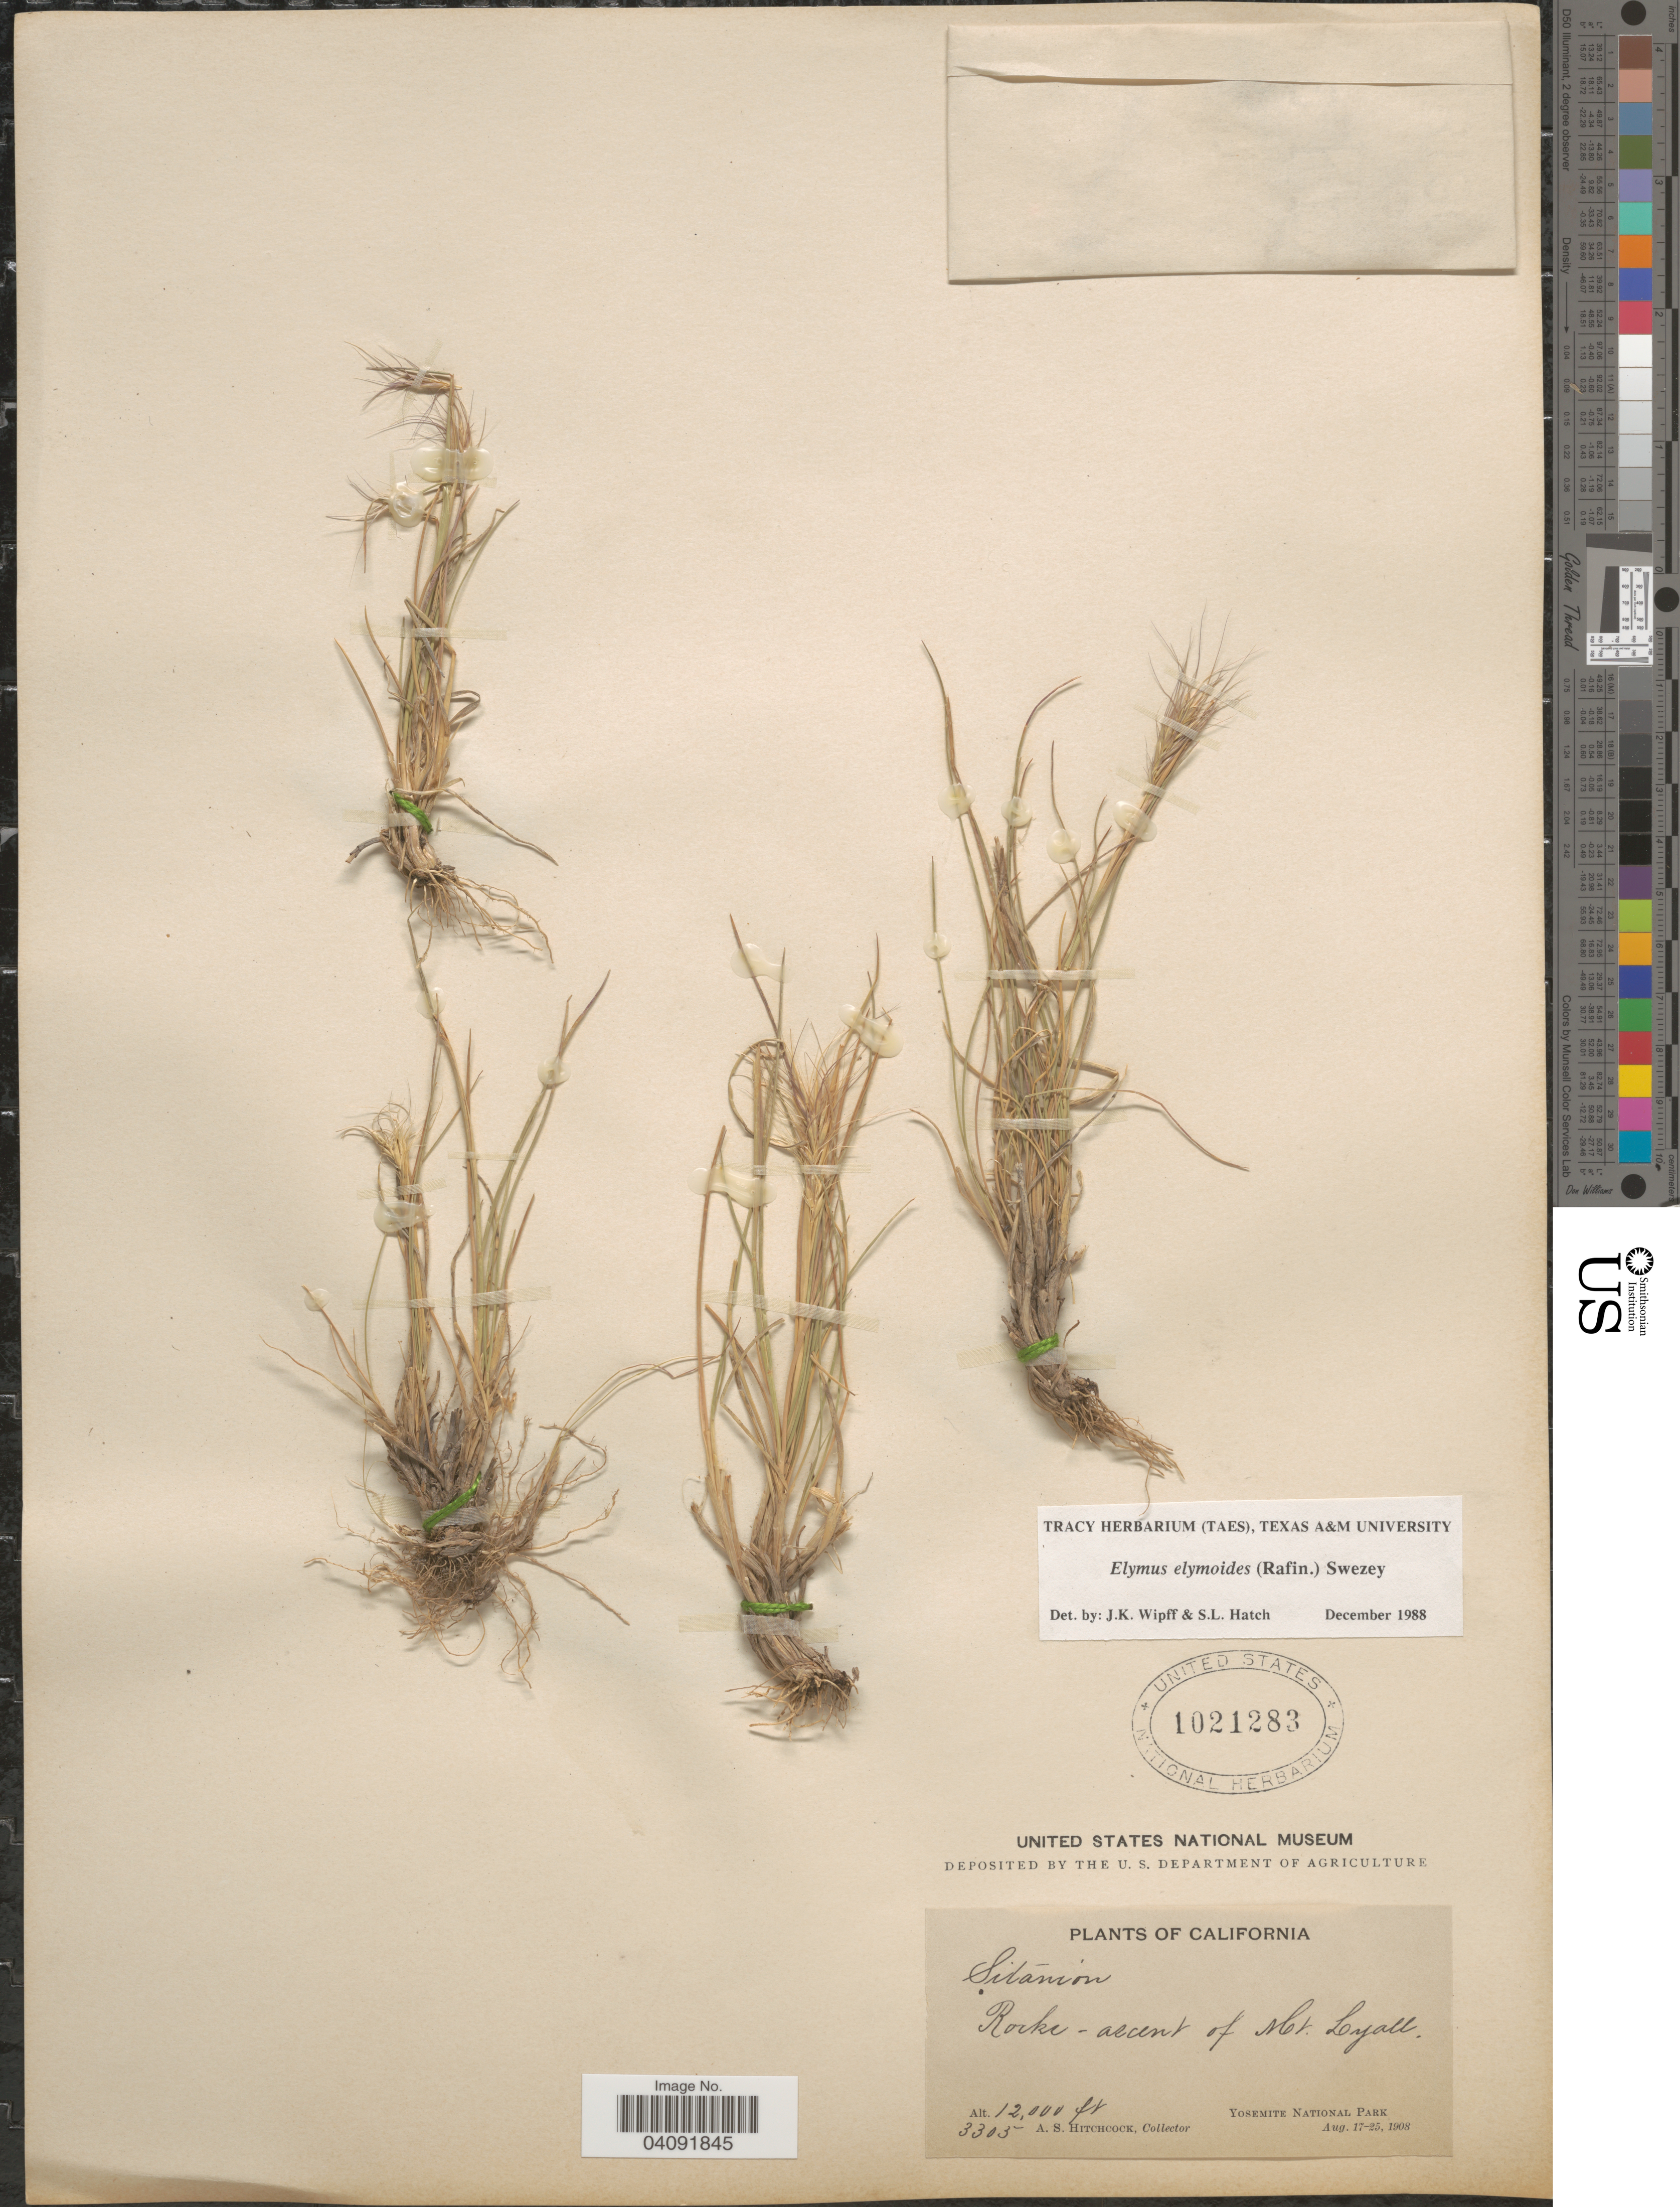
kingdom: Plantae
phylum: Tracheophyta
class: Liliopsida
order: Poales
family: Poaceae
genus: Elymus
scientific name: Elymus elymoides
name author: (Raf.) Swezey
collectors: A. S. Hitchcock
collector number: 3305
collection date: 1908-08-17/1908-08-25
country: United States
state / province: California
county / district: Mariposa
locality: Rocks - ascent of Mt. Lyall. Yosemite National Park.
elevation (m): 3658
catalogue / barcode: US 1021283